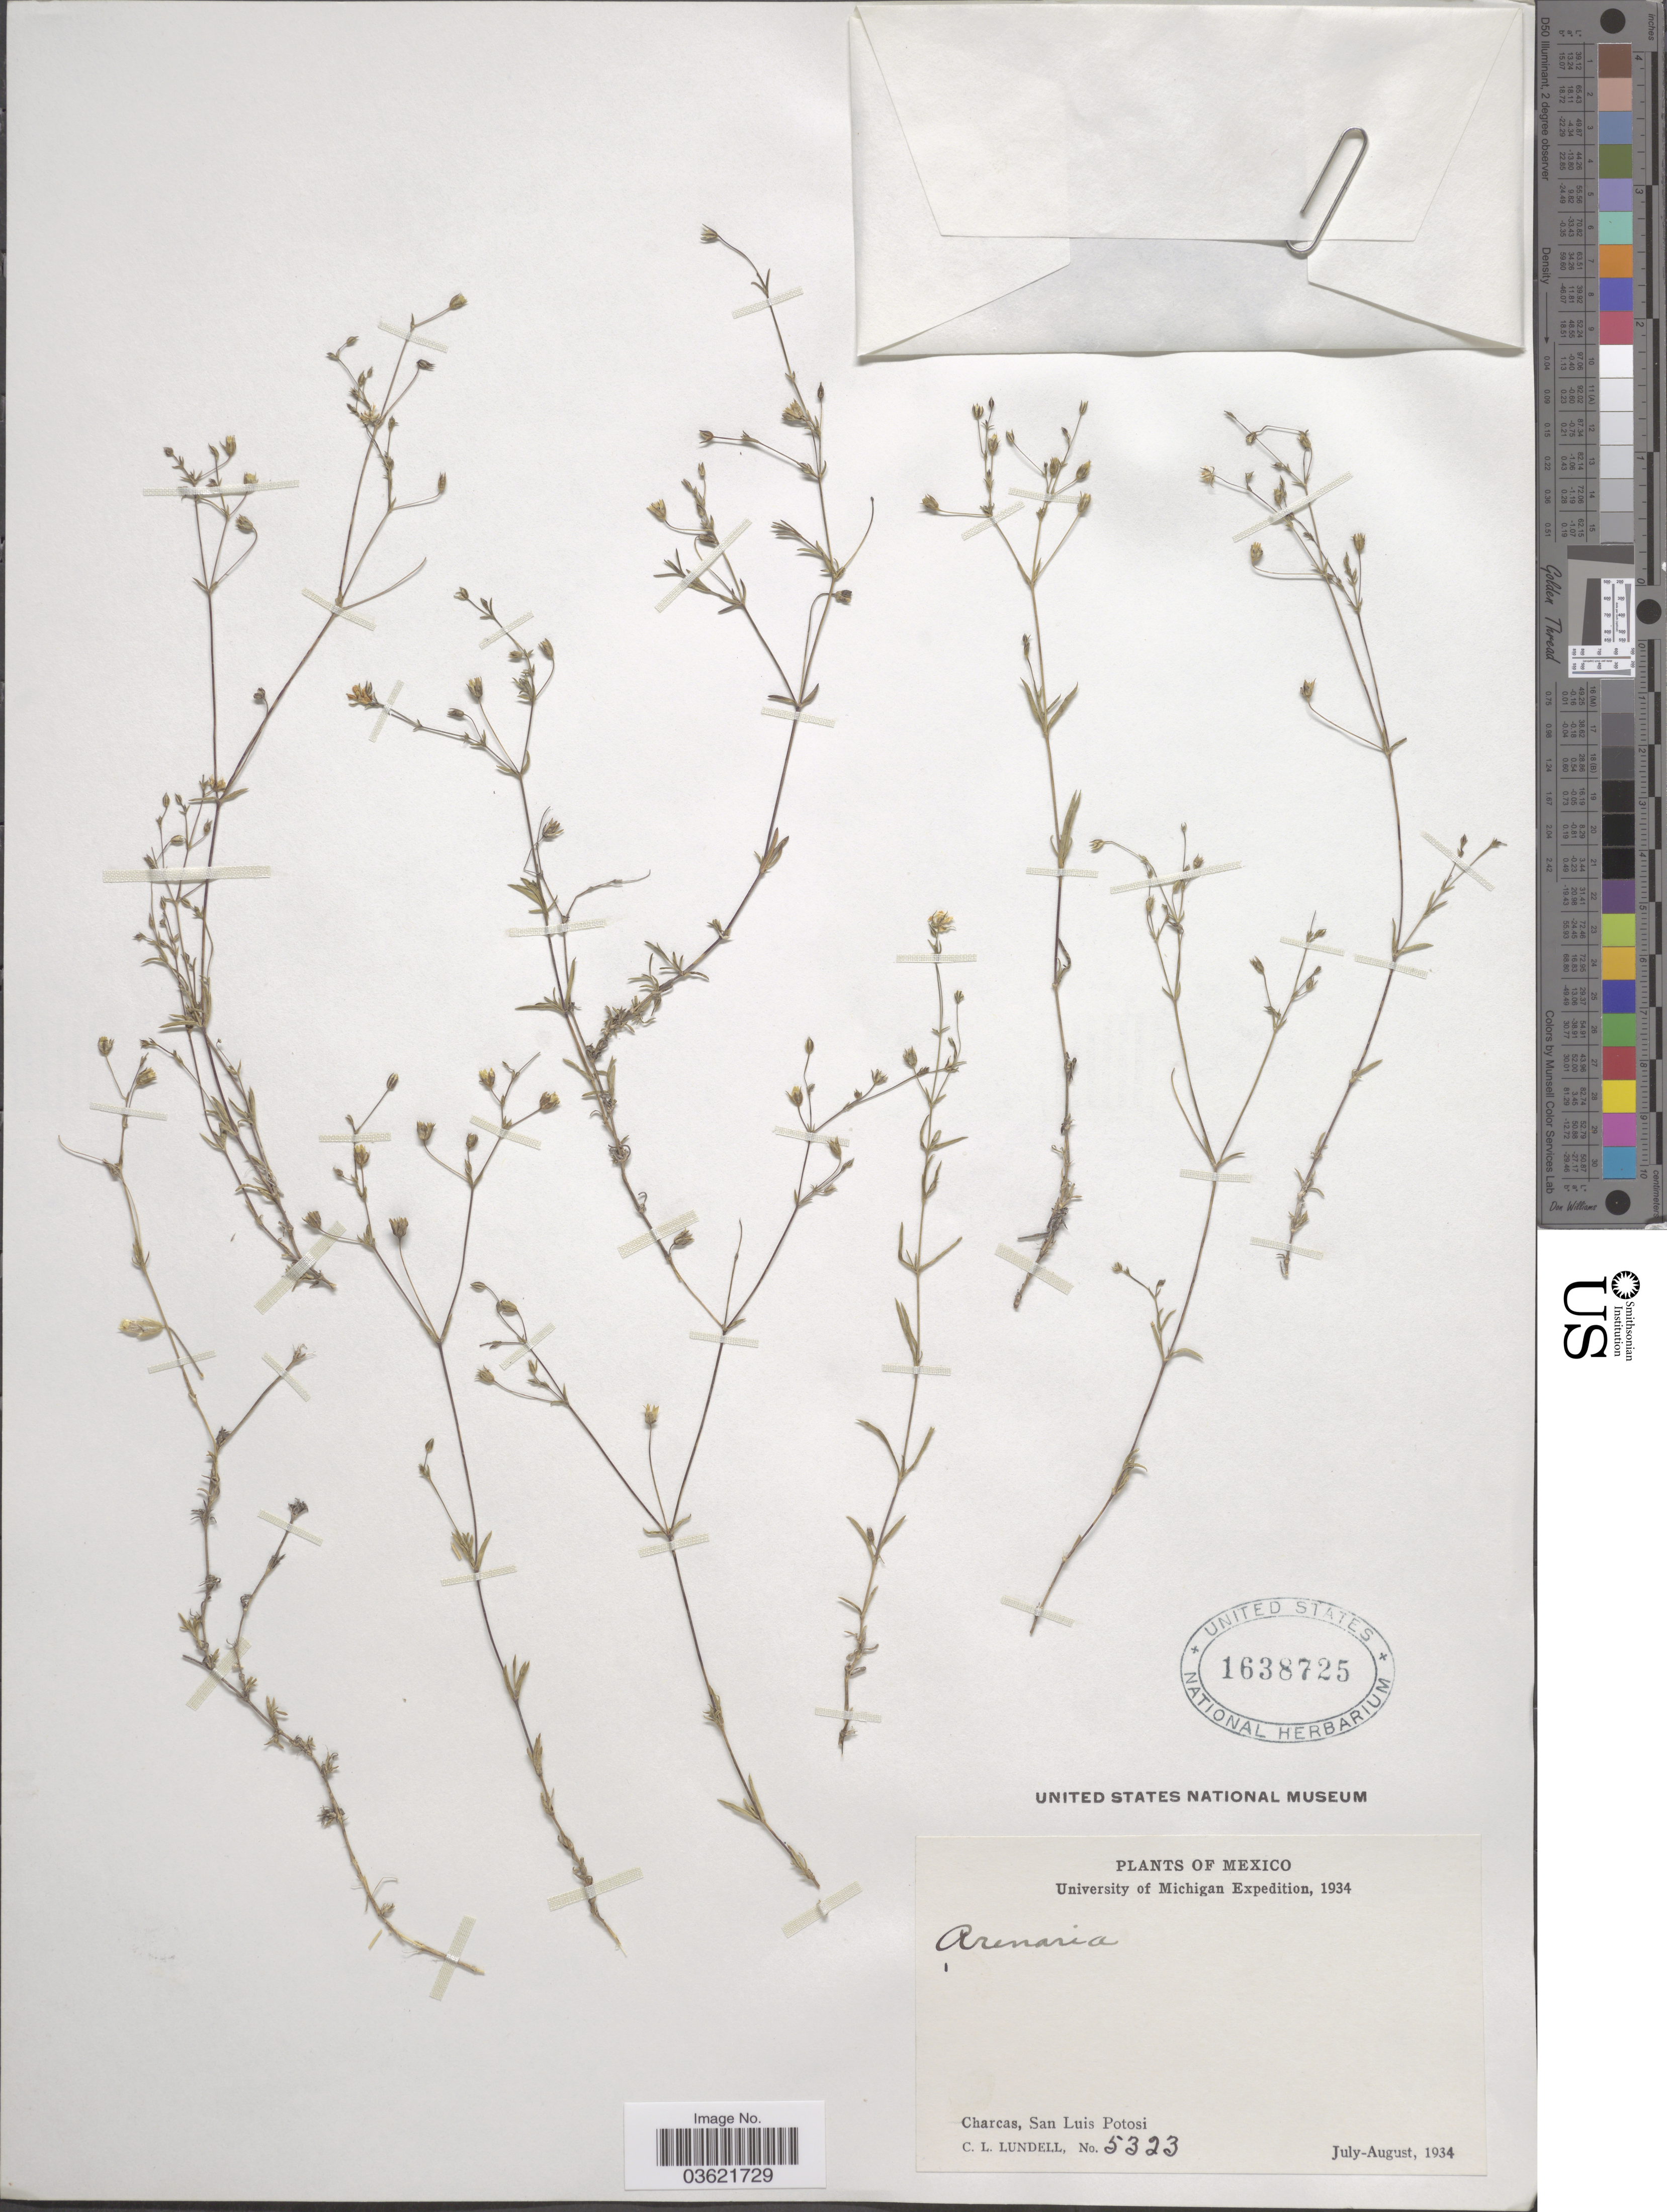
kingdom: Plantae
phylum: Tracheophyta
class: Magnoliopsida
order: Caryophyllales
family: Caryophyllaceae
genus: Arenaria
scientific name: Arenaria sp.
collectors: C. L. Lundell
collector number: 5323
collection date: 1934-07/1934-08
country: Mexico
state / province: San Luis Potosí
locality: Charcas.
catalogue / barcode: US 1638725